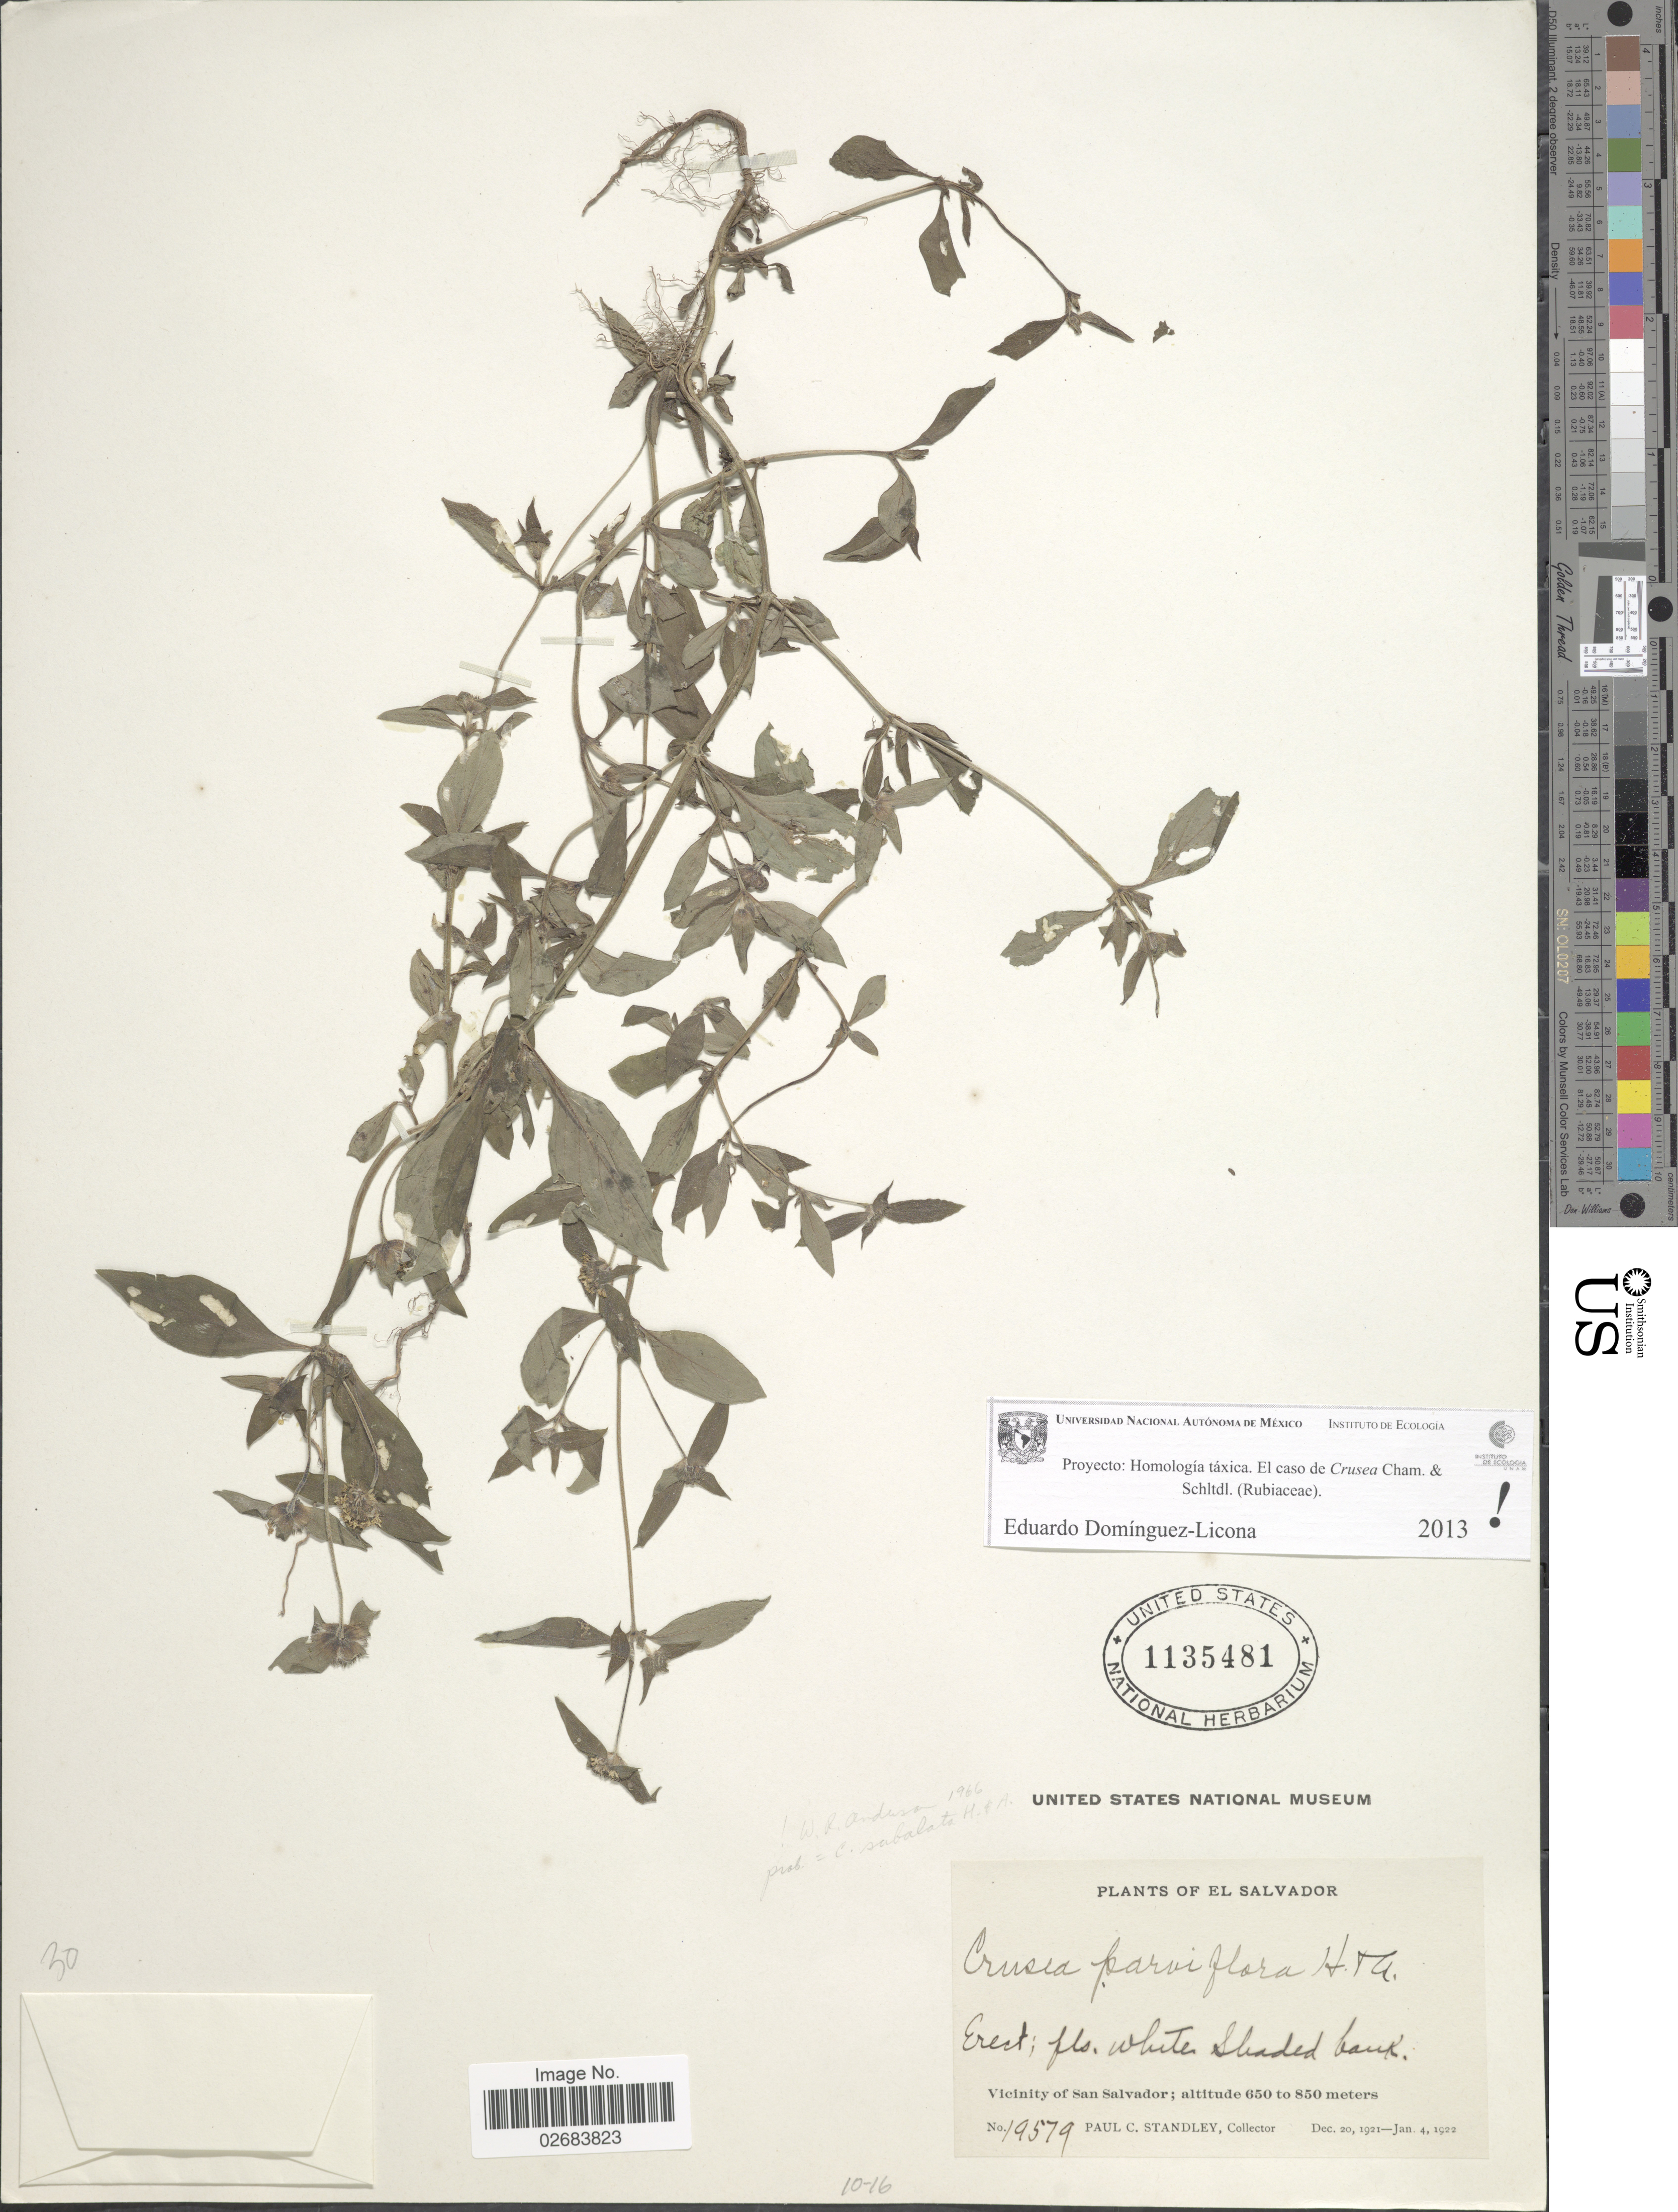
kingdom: Plantae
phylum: Tracheophyta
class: Magnoliopsida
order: Gentianales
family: Rubiaceae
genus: Crusea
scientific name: Crusea parviflora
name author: Hook. & Arn.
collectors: P. C. Standley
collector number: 19579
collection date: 1921-12-20/1922-01-04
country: El Salvador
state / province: San Salvador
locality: Vicinity of San Salvador.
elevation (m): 650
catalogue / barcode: US 1135481